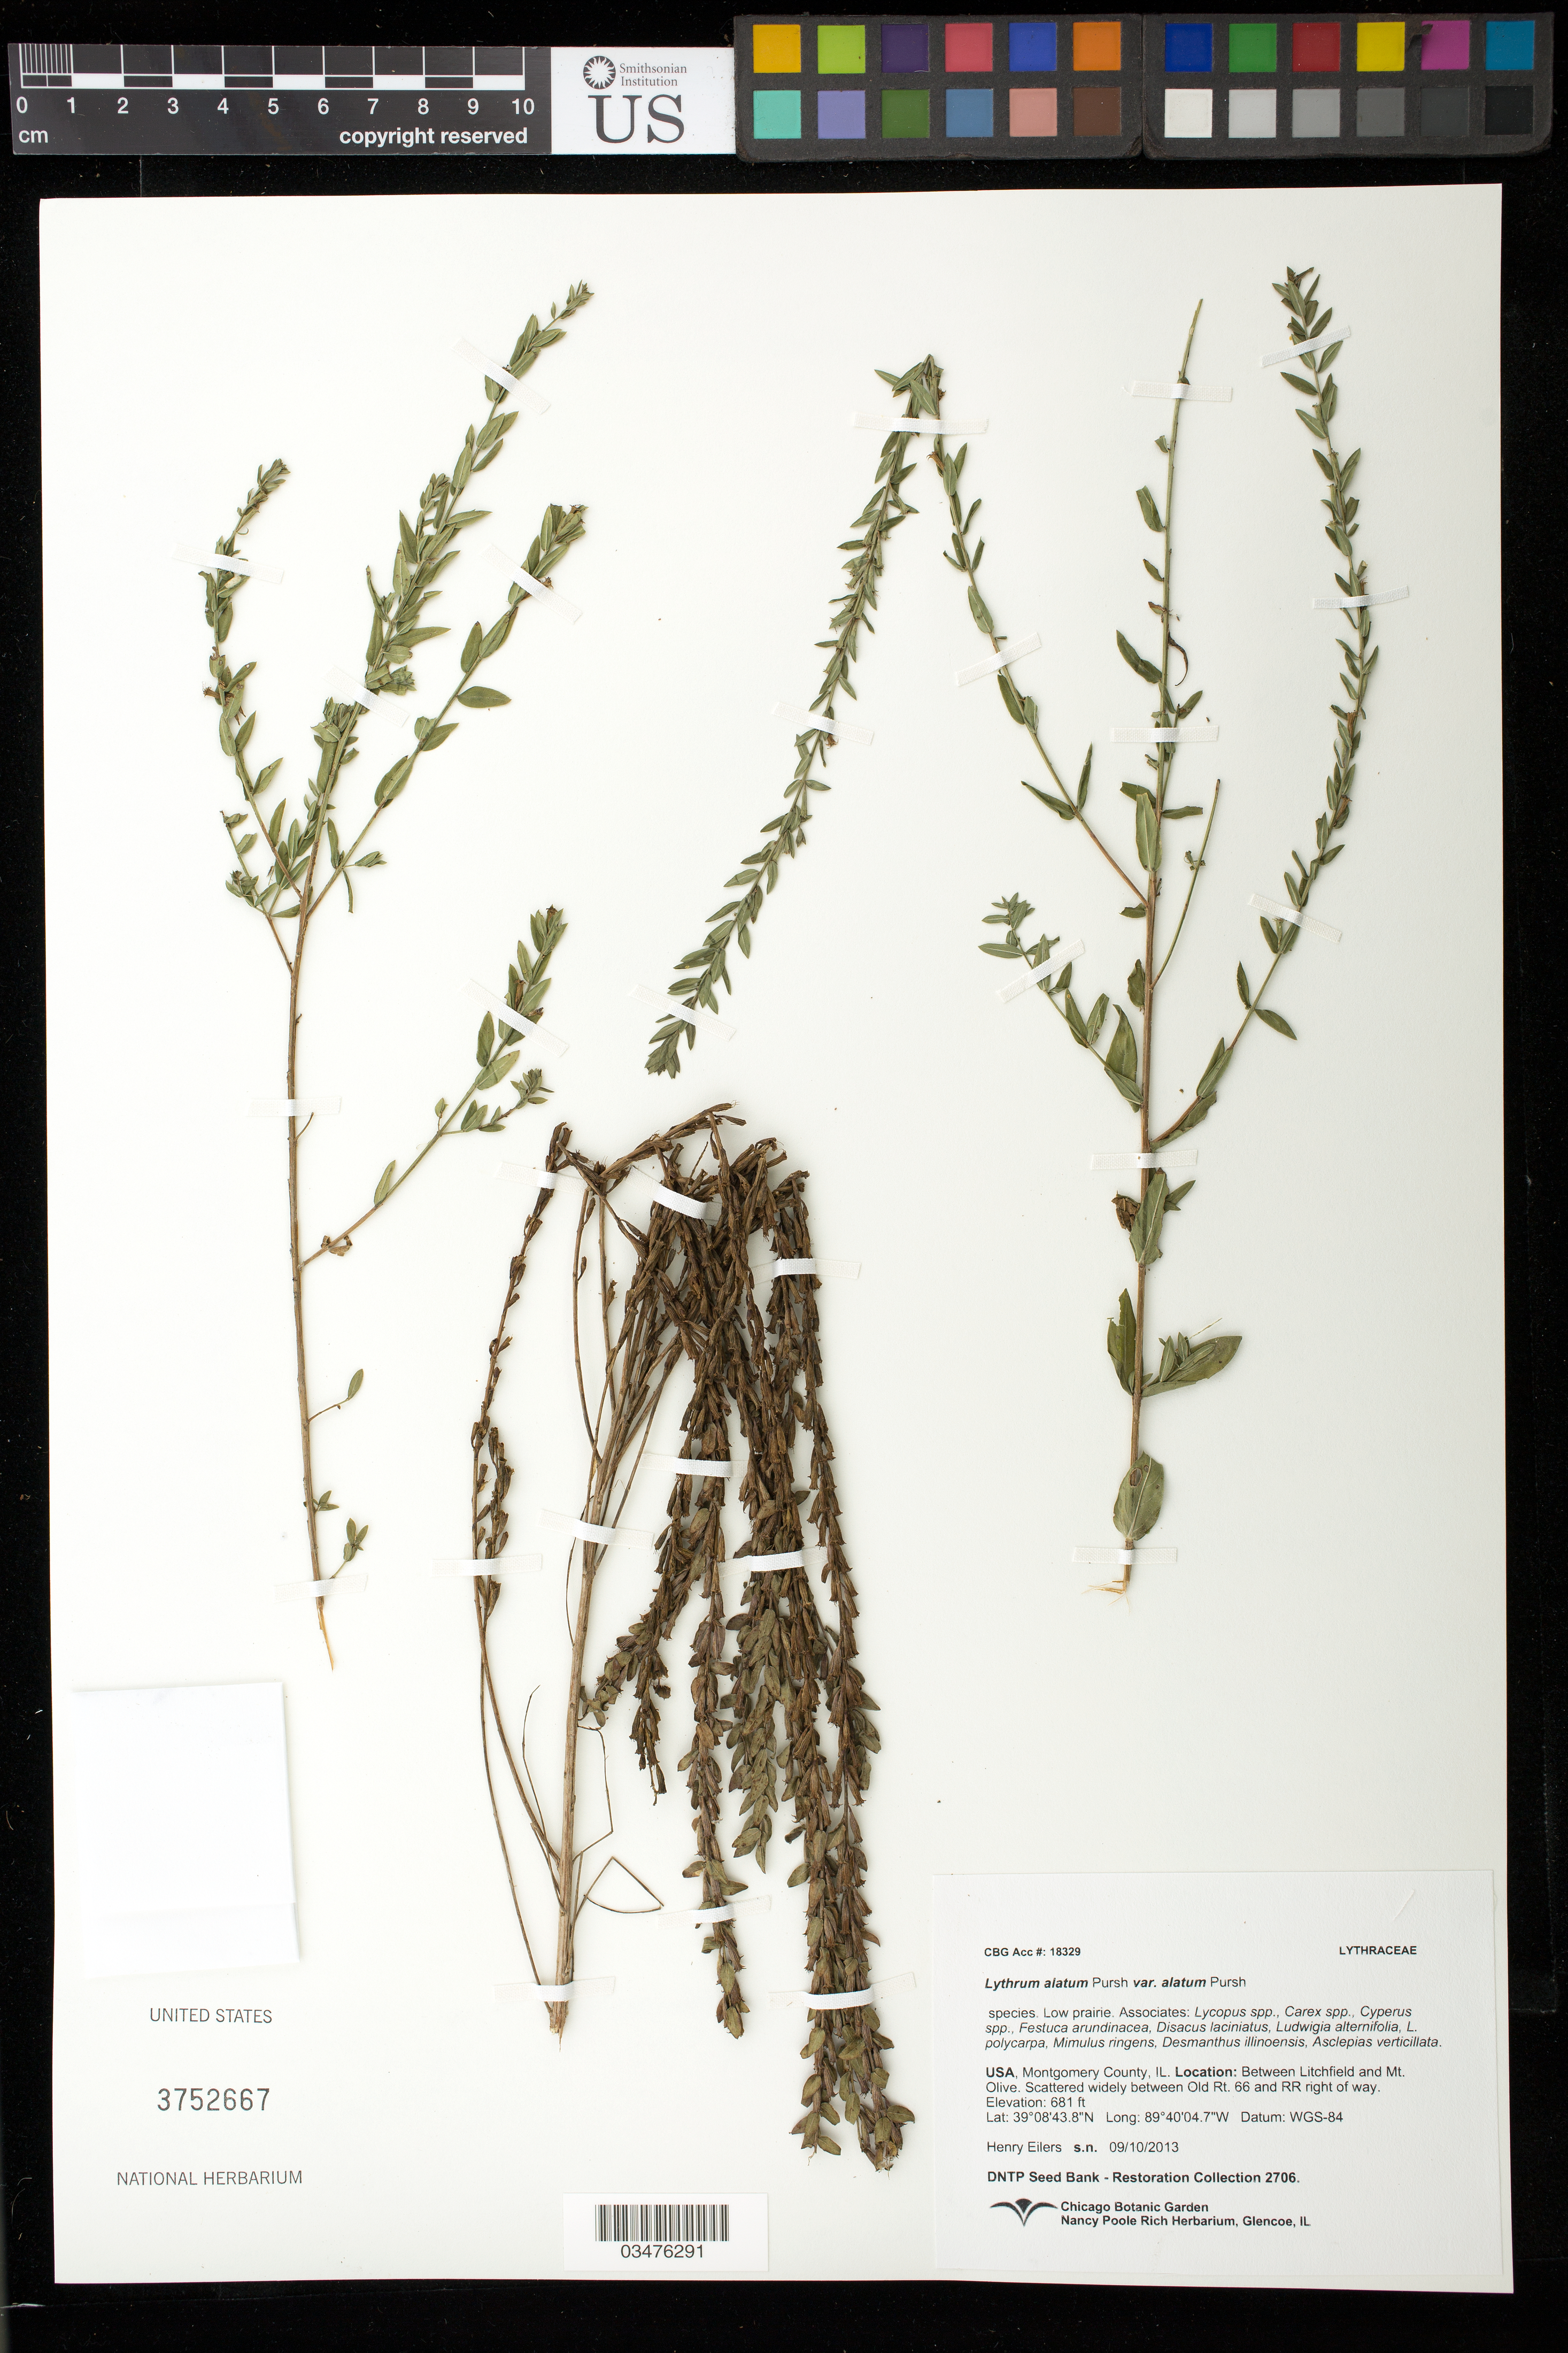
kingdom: Plantae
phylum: Tracheophyta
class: Magnoliopsida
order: Myrtales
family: Lythraceae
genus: Lythrum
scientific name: Lythrum alatum var. alatum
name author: Pursh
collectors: H. Eilers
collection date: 2013-09-10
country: United States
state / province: Illinois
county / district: Montgomery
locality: Between Litchfield and Mt. Olive, between Old Rt 66 and RR right of way.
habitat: Low prairie. With Lycopus sp., Carex sp., Cyperus sp., ect.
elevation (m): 208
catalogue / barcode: US 3752667